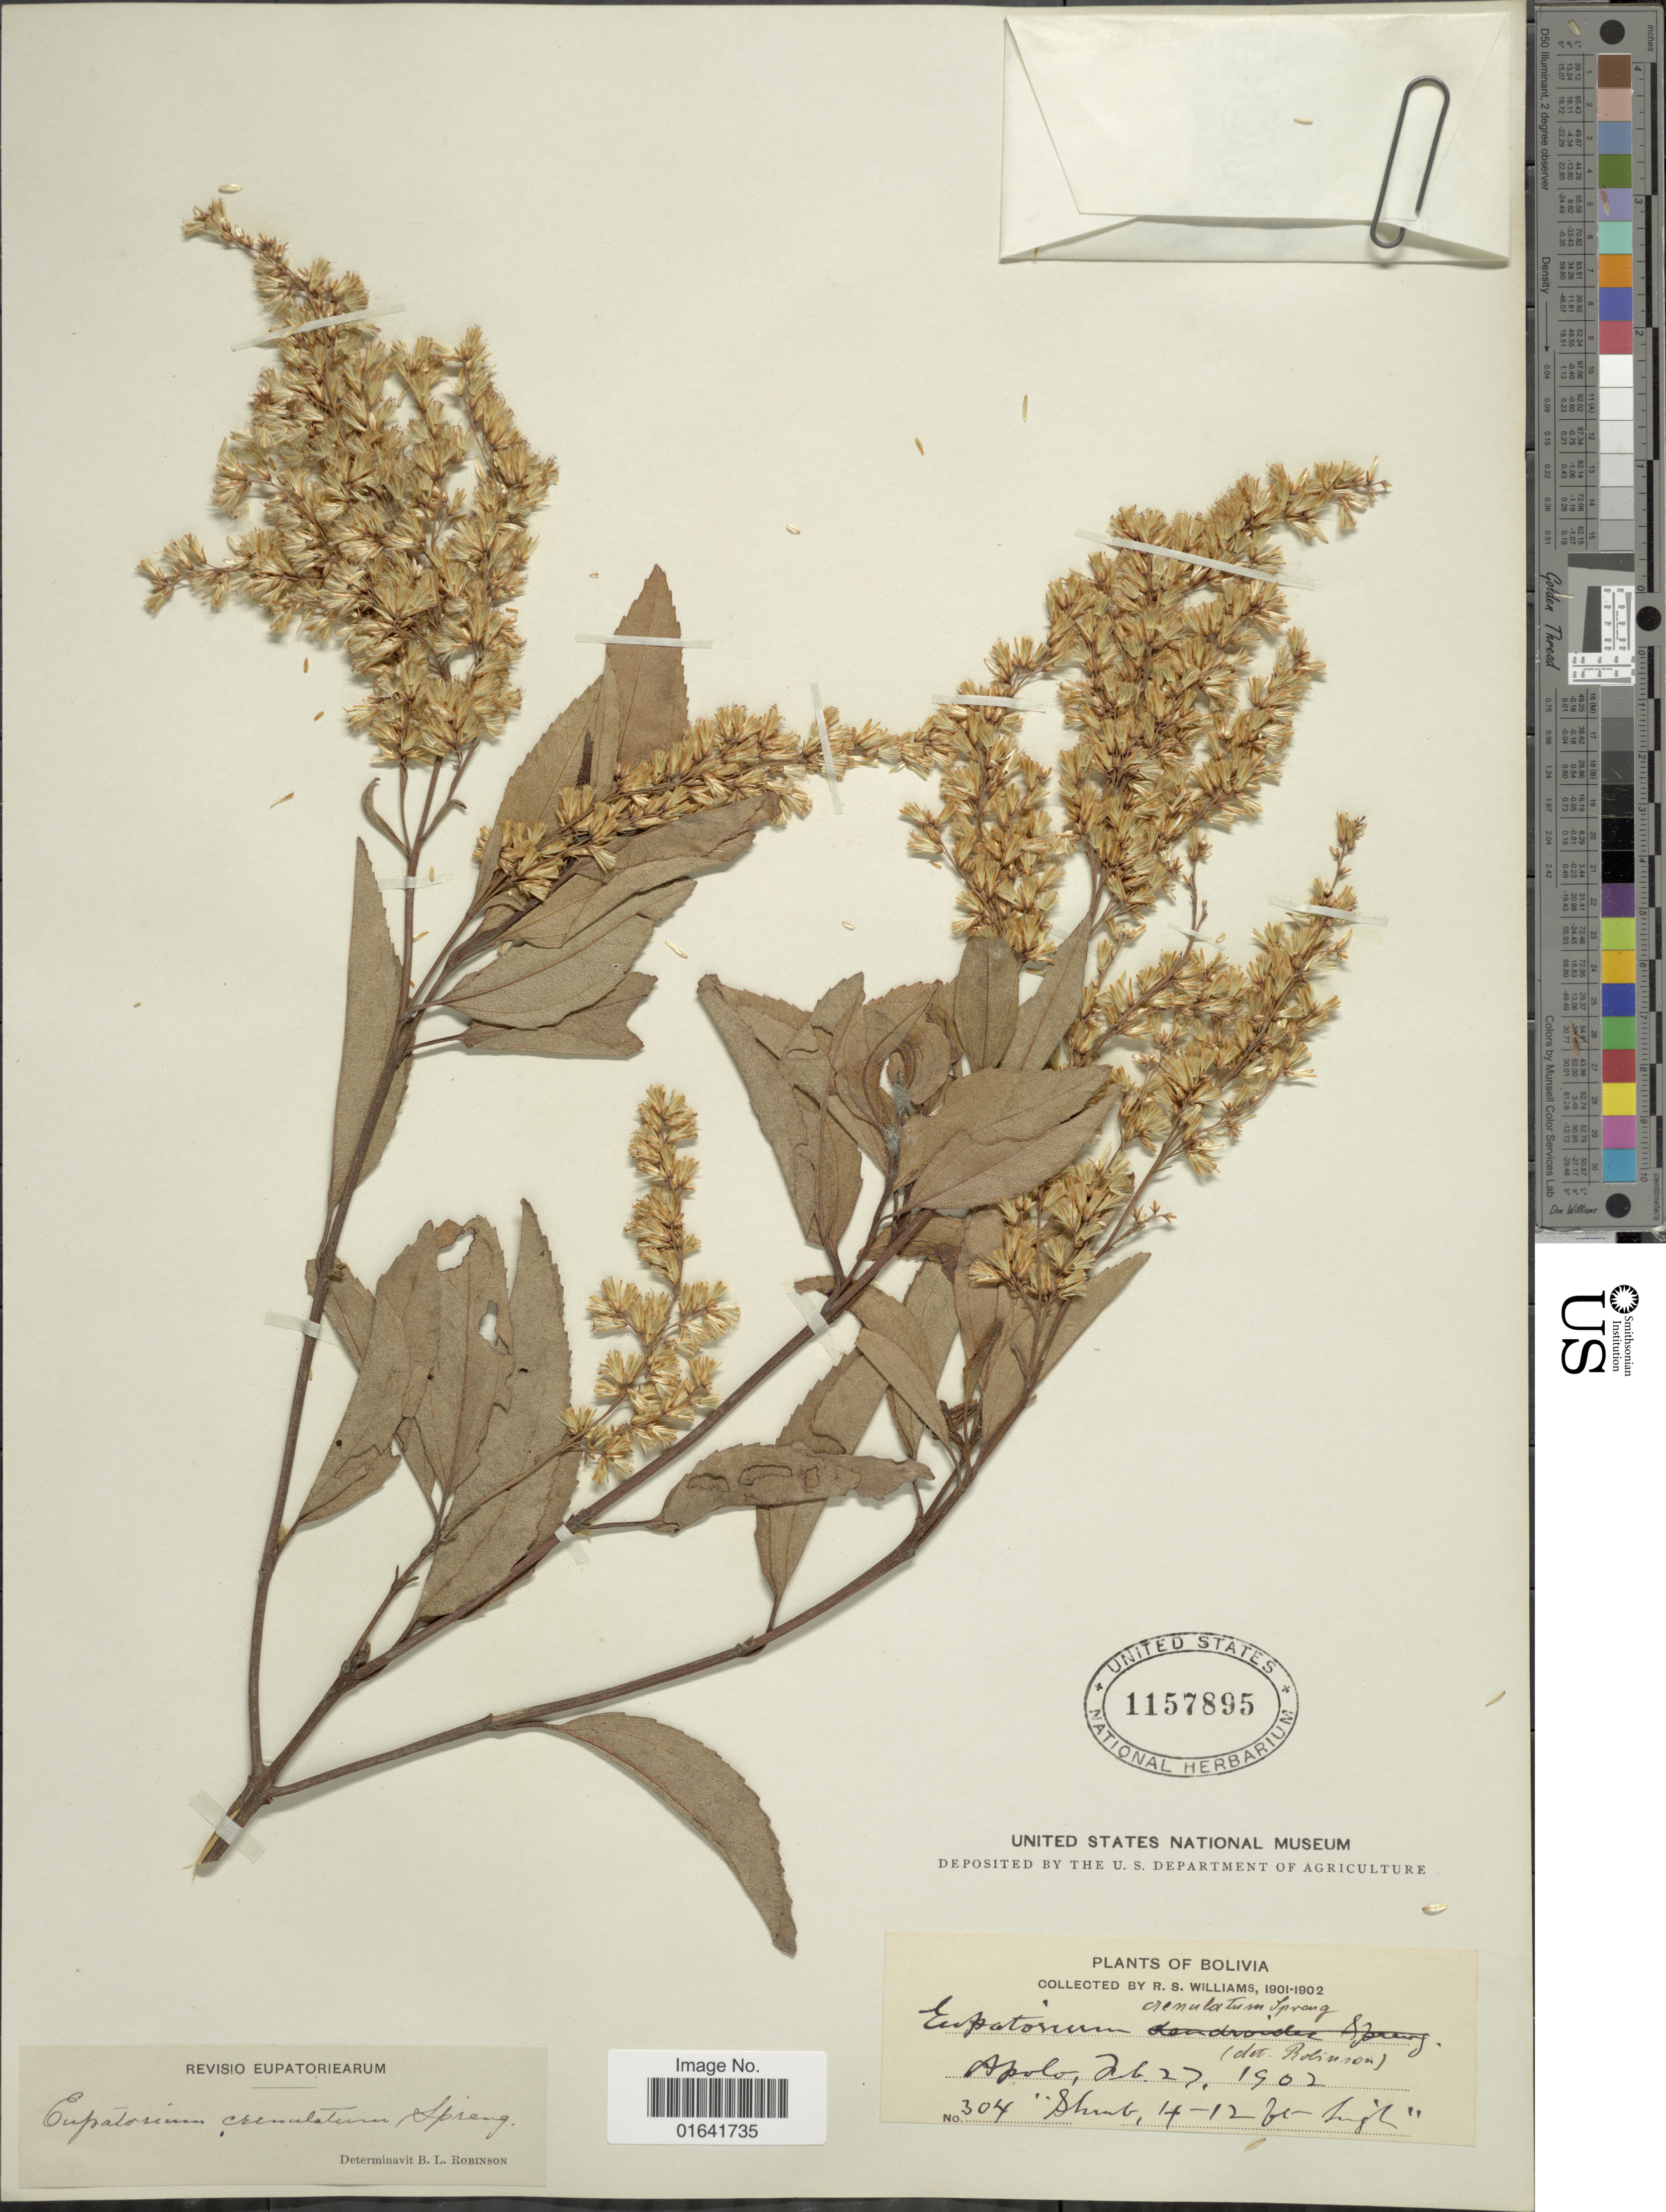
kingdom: Plantae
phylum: Tracheophyta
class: Magnoliopsida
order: Asterales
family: Asteraceae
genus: Raulinoreitzia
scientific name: Raulinoreitzia crenulata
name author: (Spreng.) R.M. King & H. Rob.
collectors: R. S. Williams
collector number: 304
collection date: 1902-02-27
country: Bolivia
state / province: La Paz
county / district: Franz Tamayo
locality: Apolo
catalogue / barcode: US 1157895